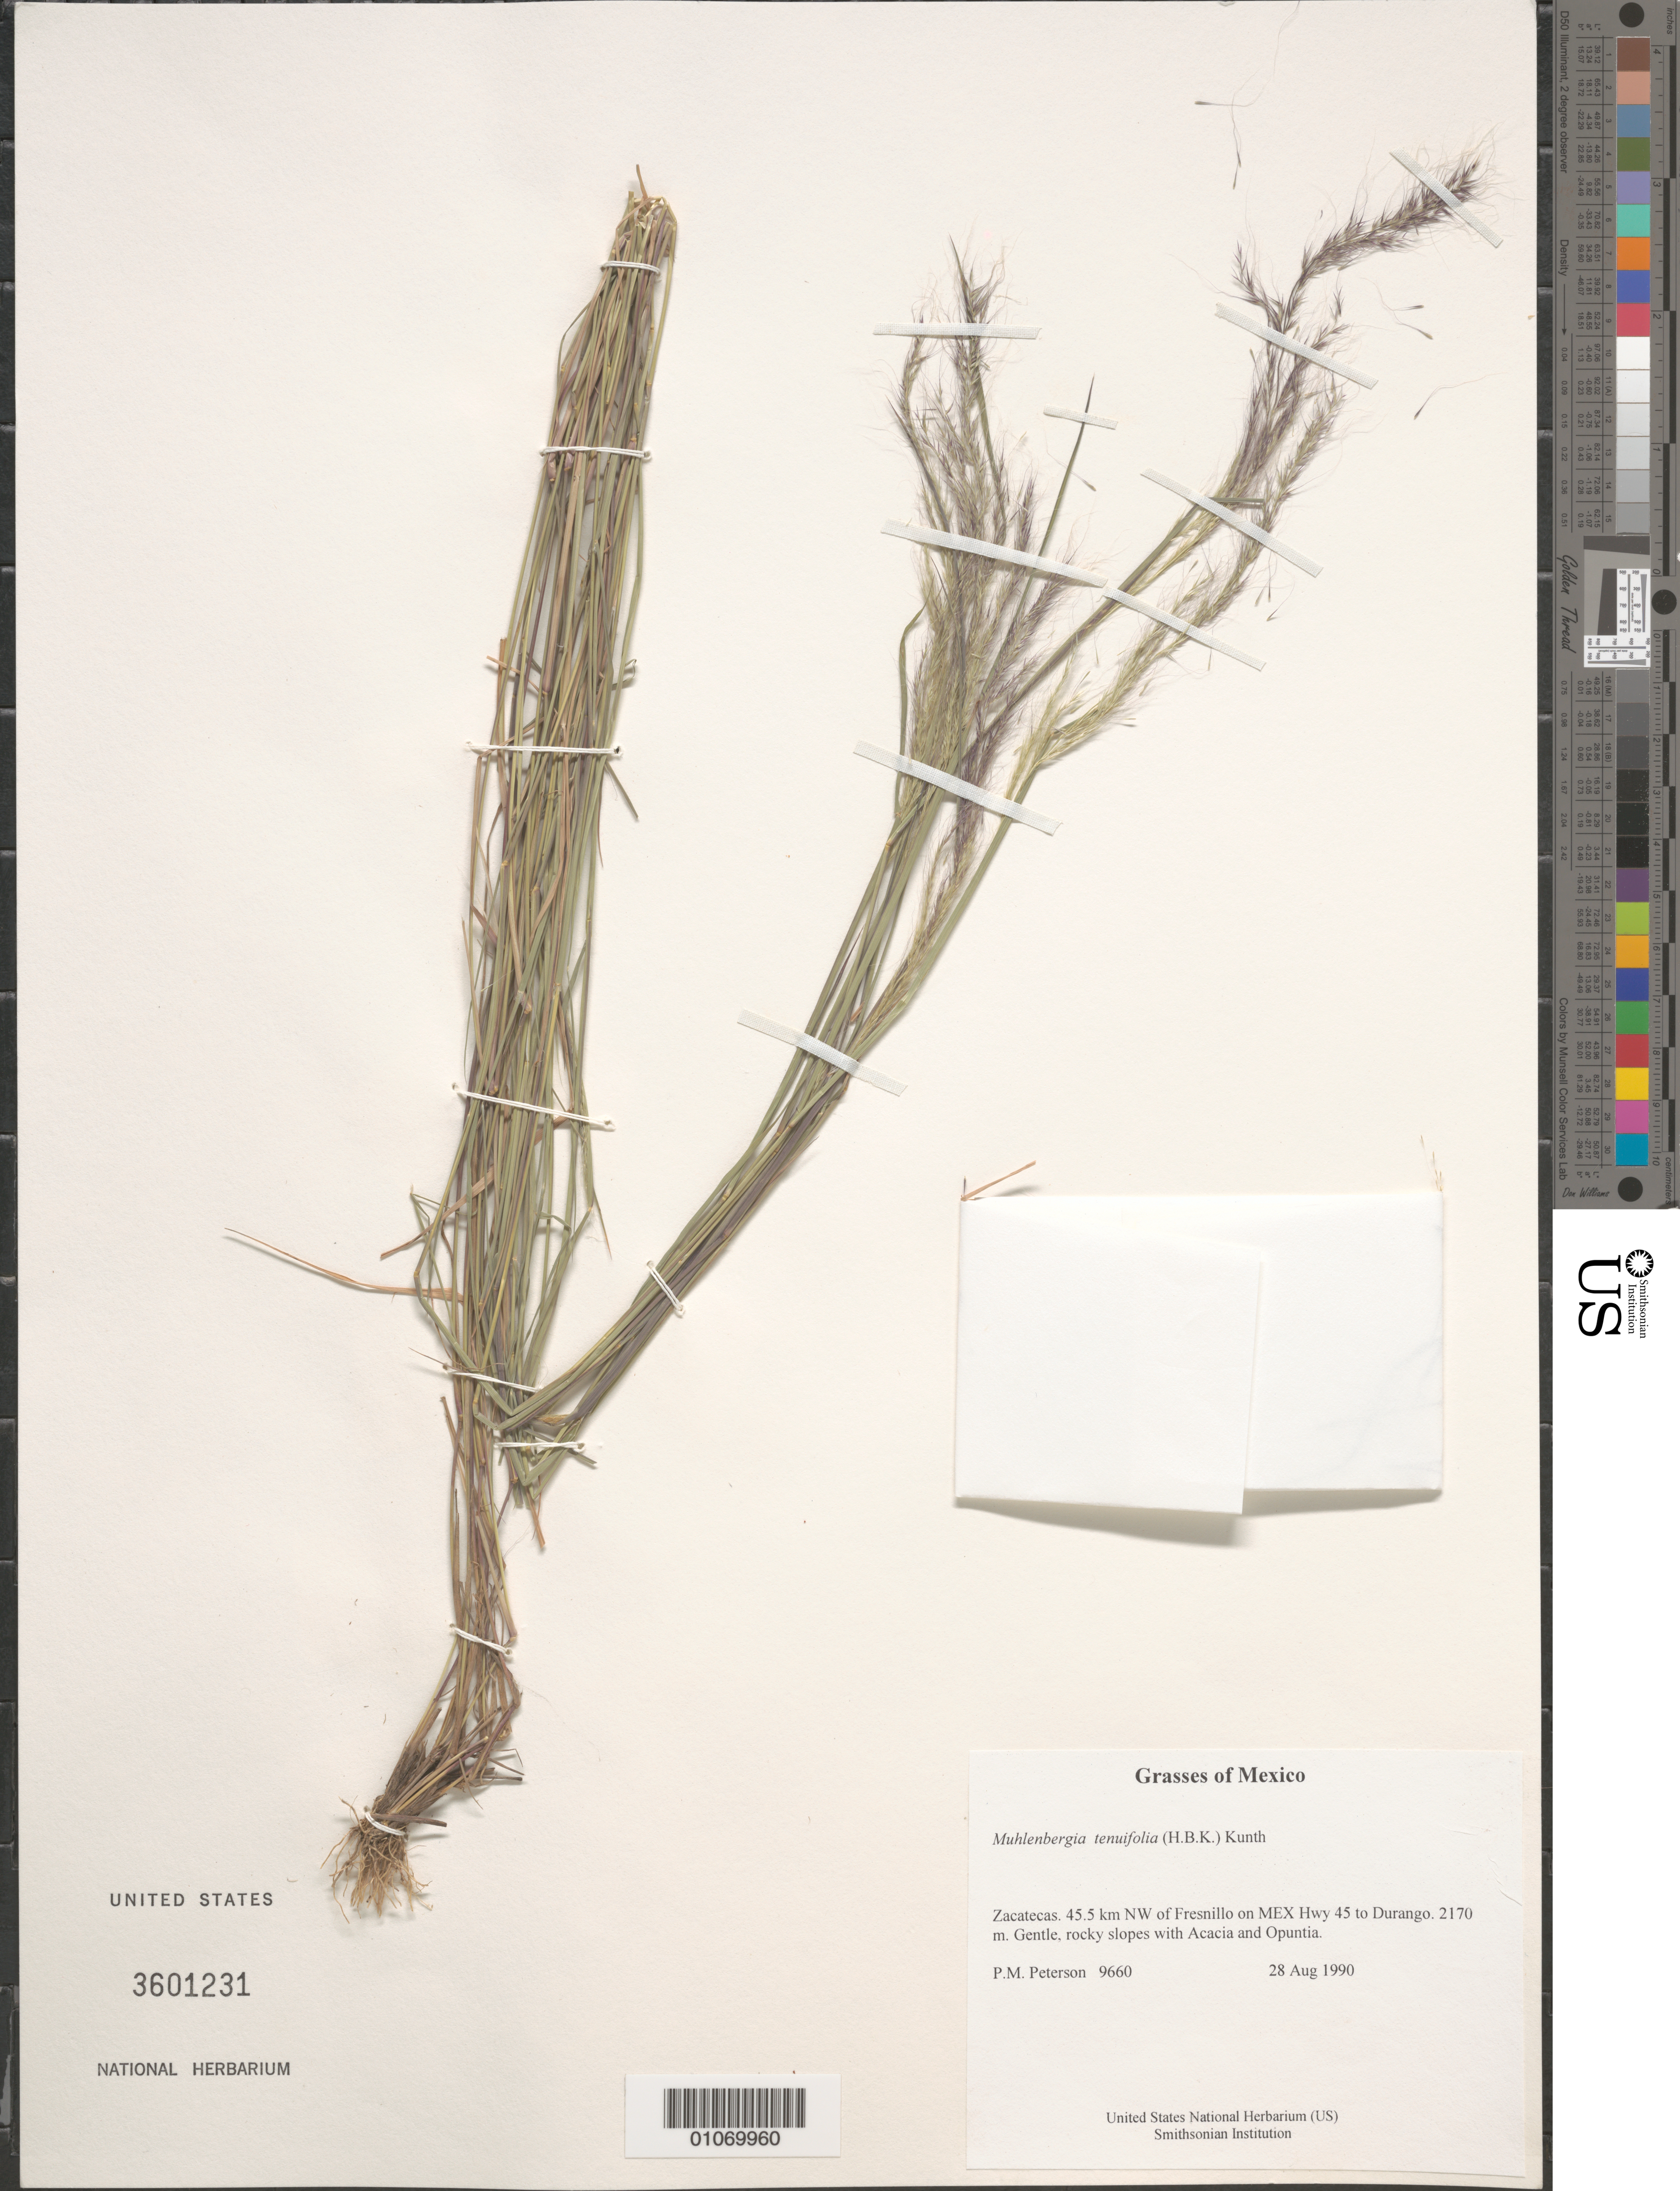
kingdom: Plantae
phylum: Tracheophyta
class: Liliopsida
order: Poales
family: Poaceae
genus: Muhlenbergia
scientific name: Muhlenbergia tenuifolia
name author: (Kunth) Kunth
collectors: P. M. Peterson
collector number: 09660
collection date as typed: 28 Aug 1990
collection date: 1990-08-28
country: Mexico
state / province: Zacatecas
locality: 45.5 km NW of Fresnillo on MEX Hwy 45 to Durango.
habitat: Gentle, rocky slopes with Acacia and Opuntia.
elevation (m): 2170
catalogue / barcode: US 3601231